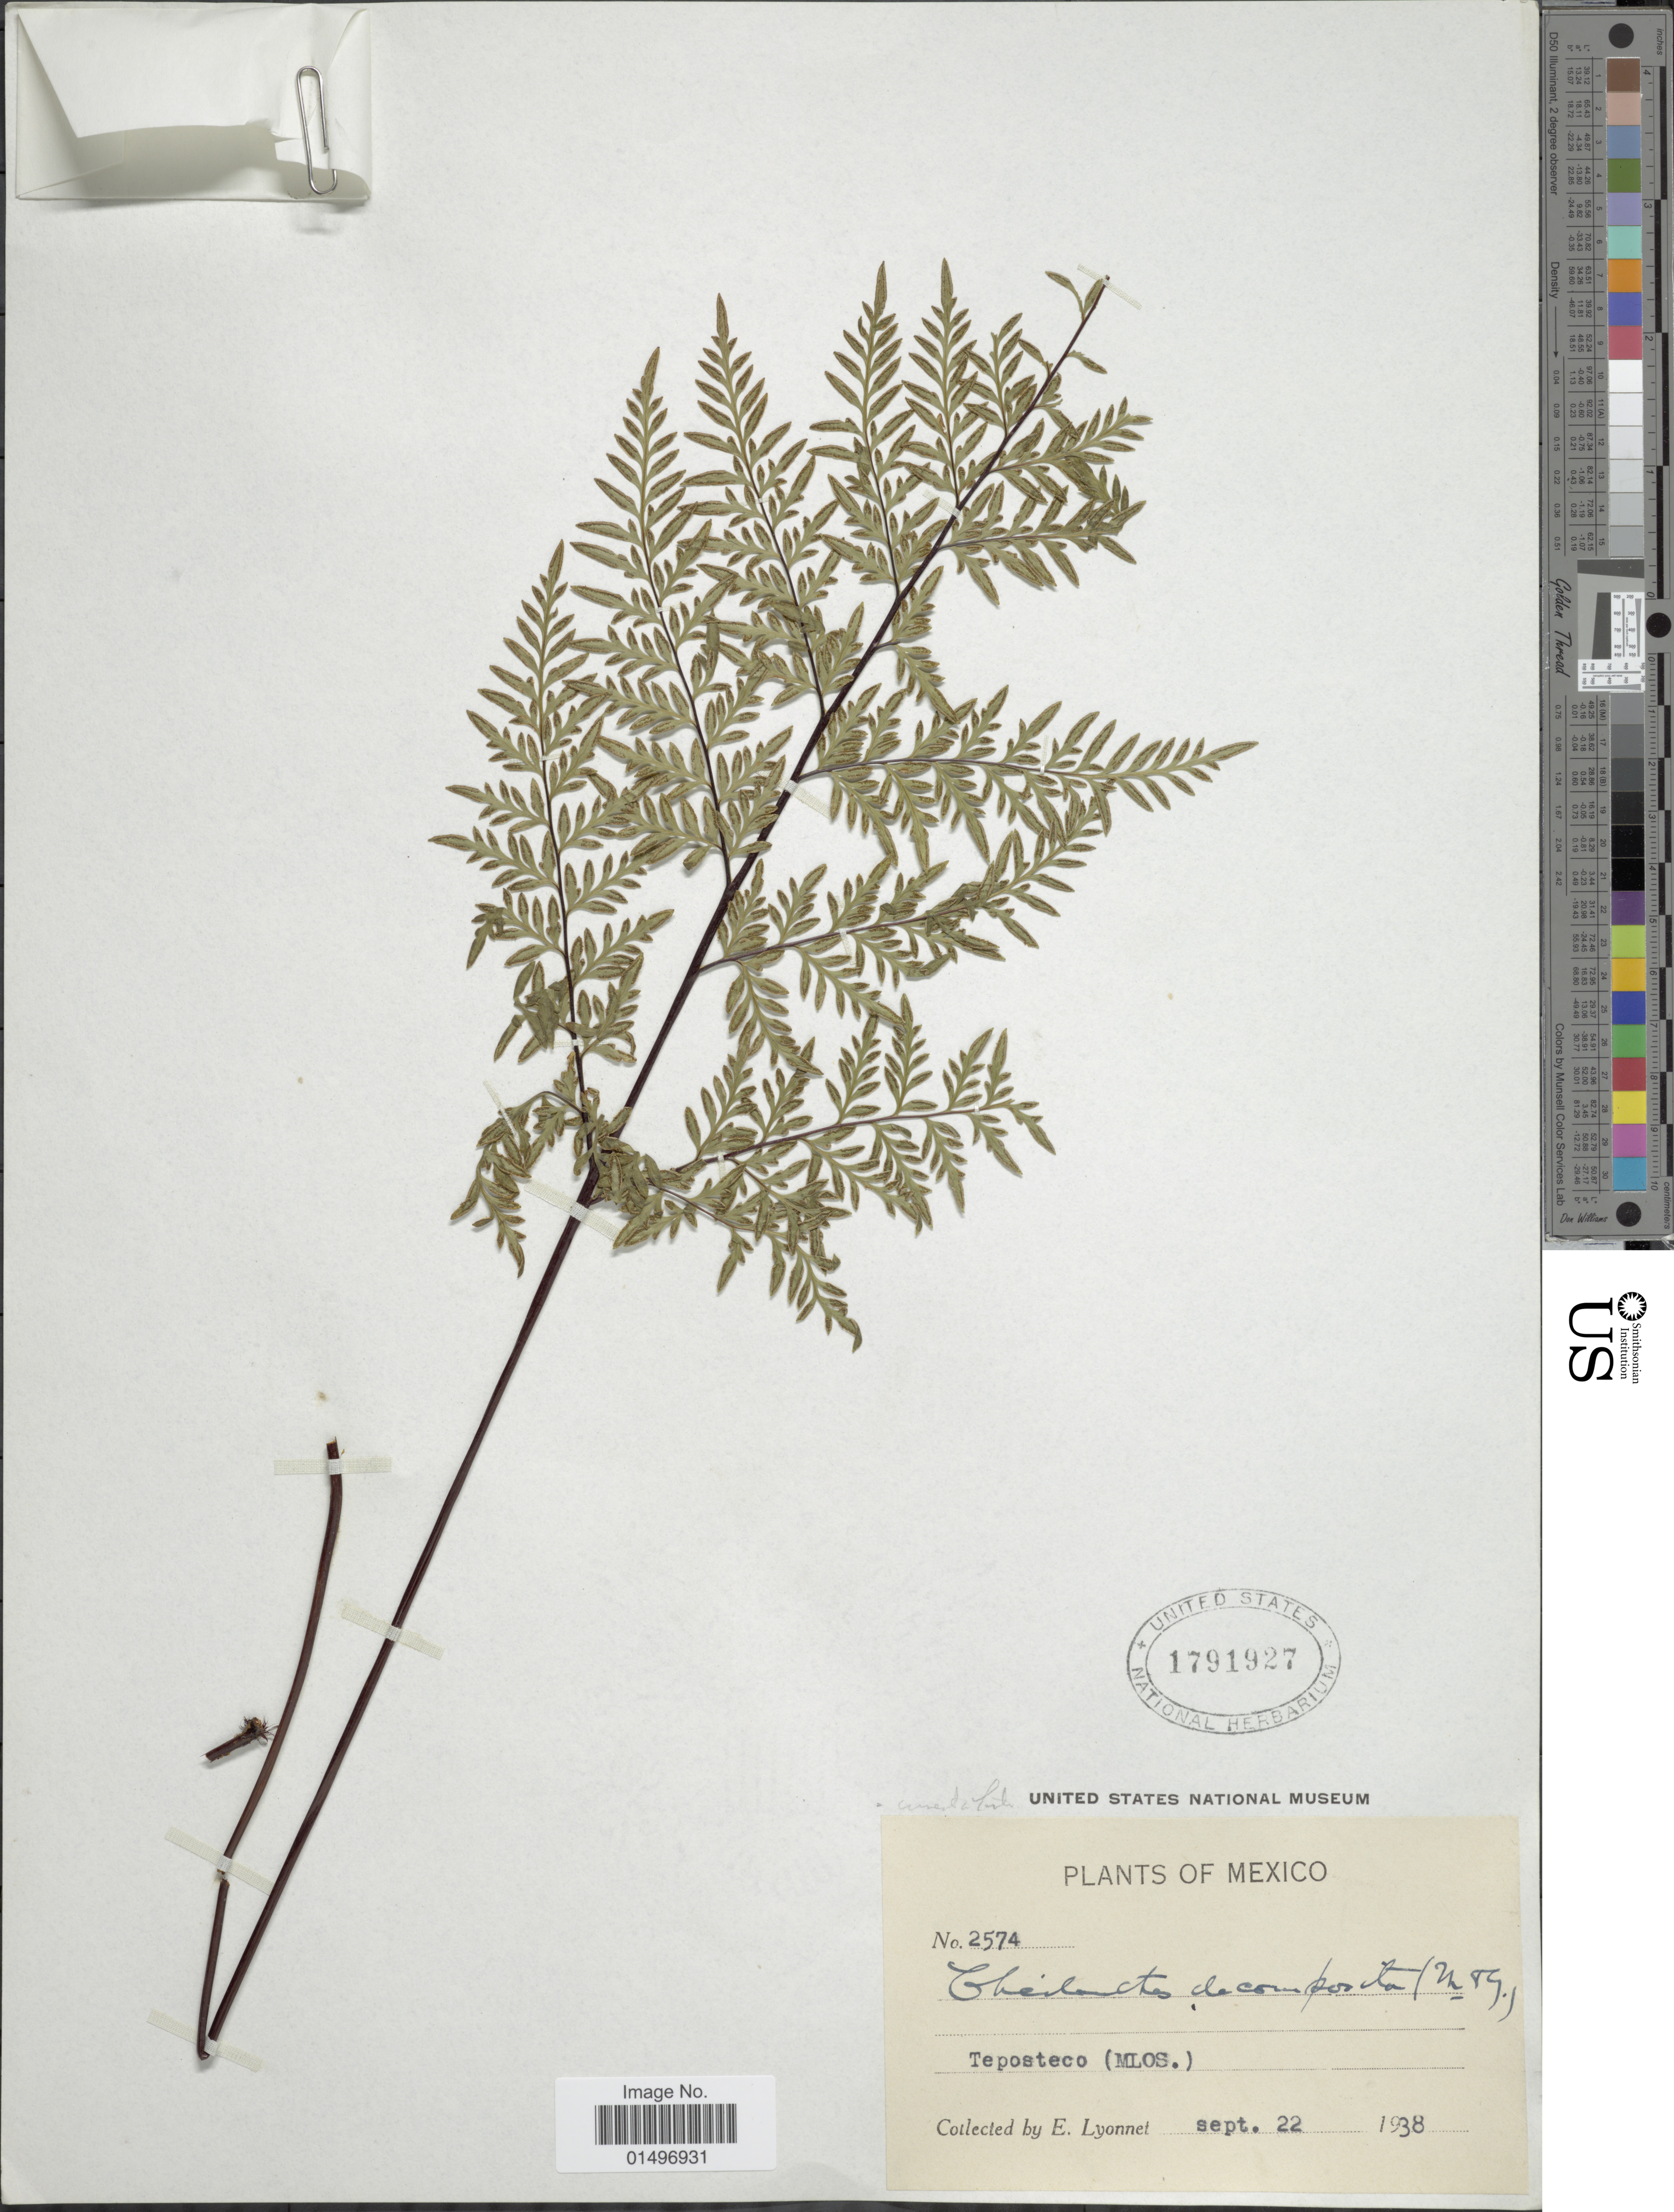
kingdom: Plantae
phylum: Tracheophyta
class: Polypodiopsida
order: Polypodiales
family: Pteridaceae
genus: Gaga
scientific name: Gaga chaerophylla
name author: (Mart. & Ikonn.-Gal.) Fay W. Li & Windham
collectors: E. Lyonnet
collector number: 2574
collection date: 1938-09-22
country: Mexico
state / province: Morelos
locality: Mexico, Teposteco (Mlos).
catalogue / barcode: US 1791927